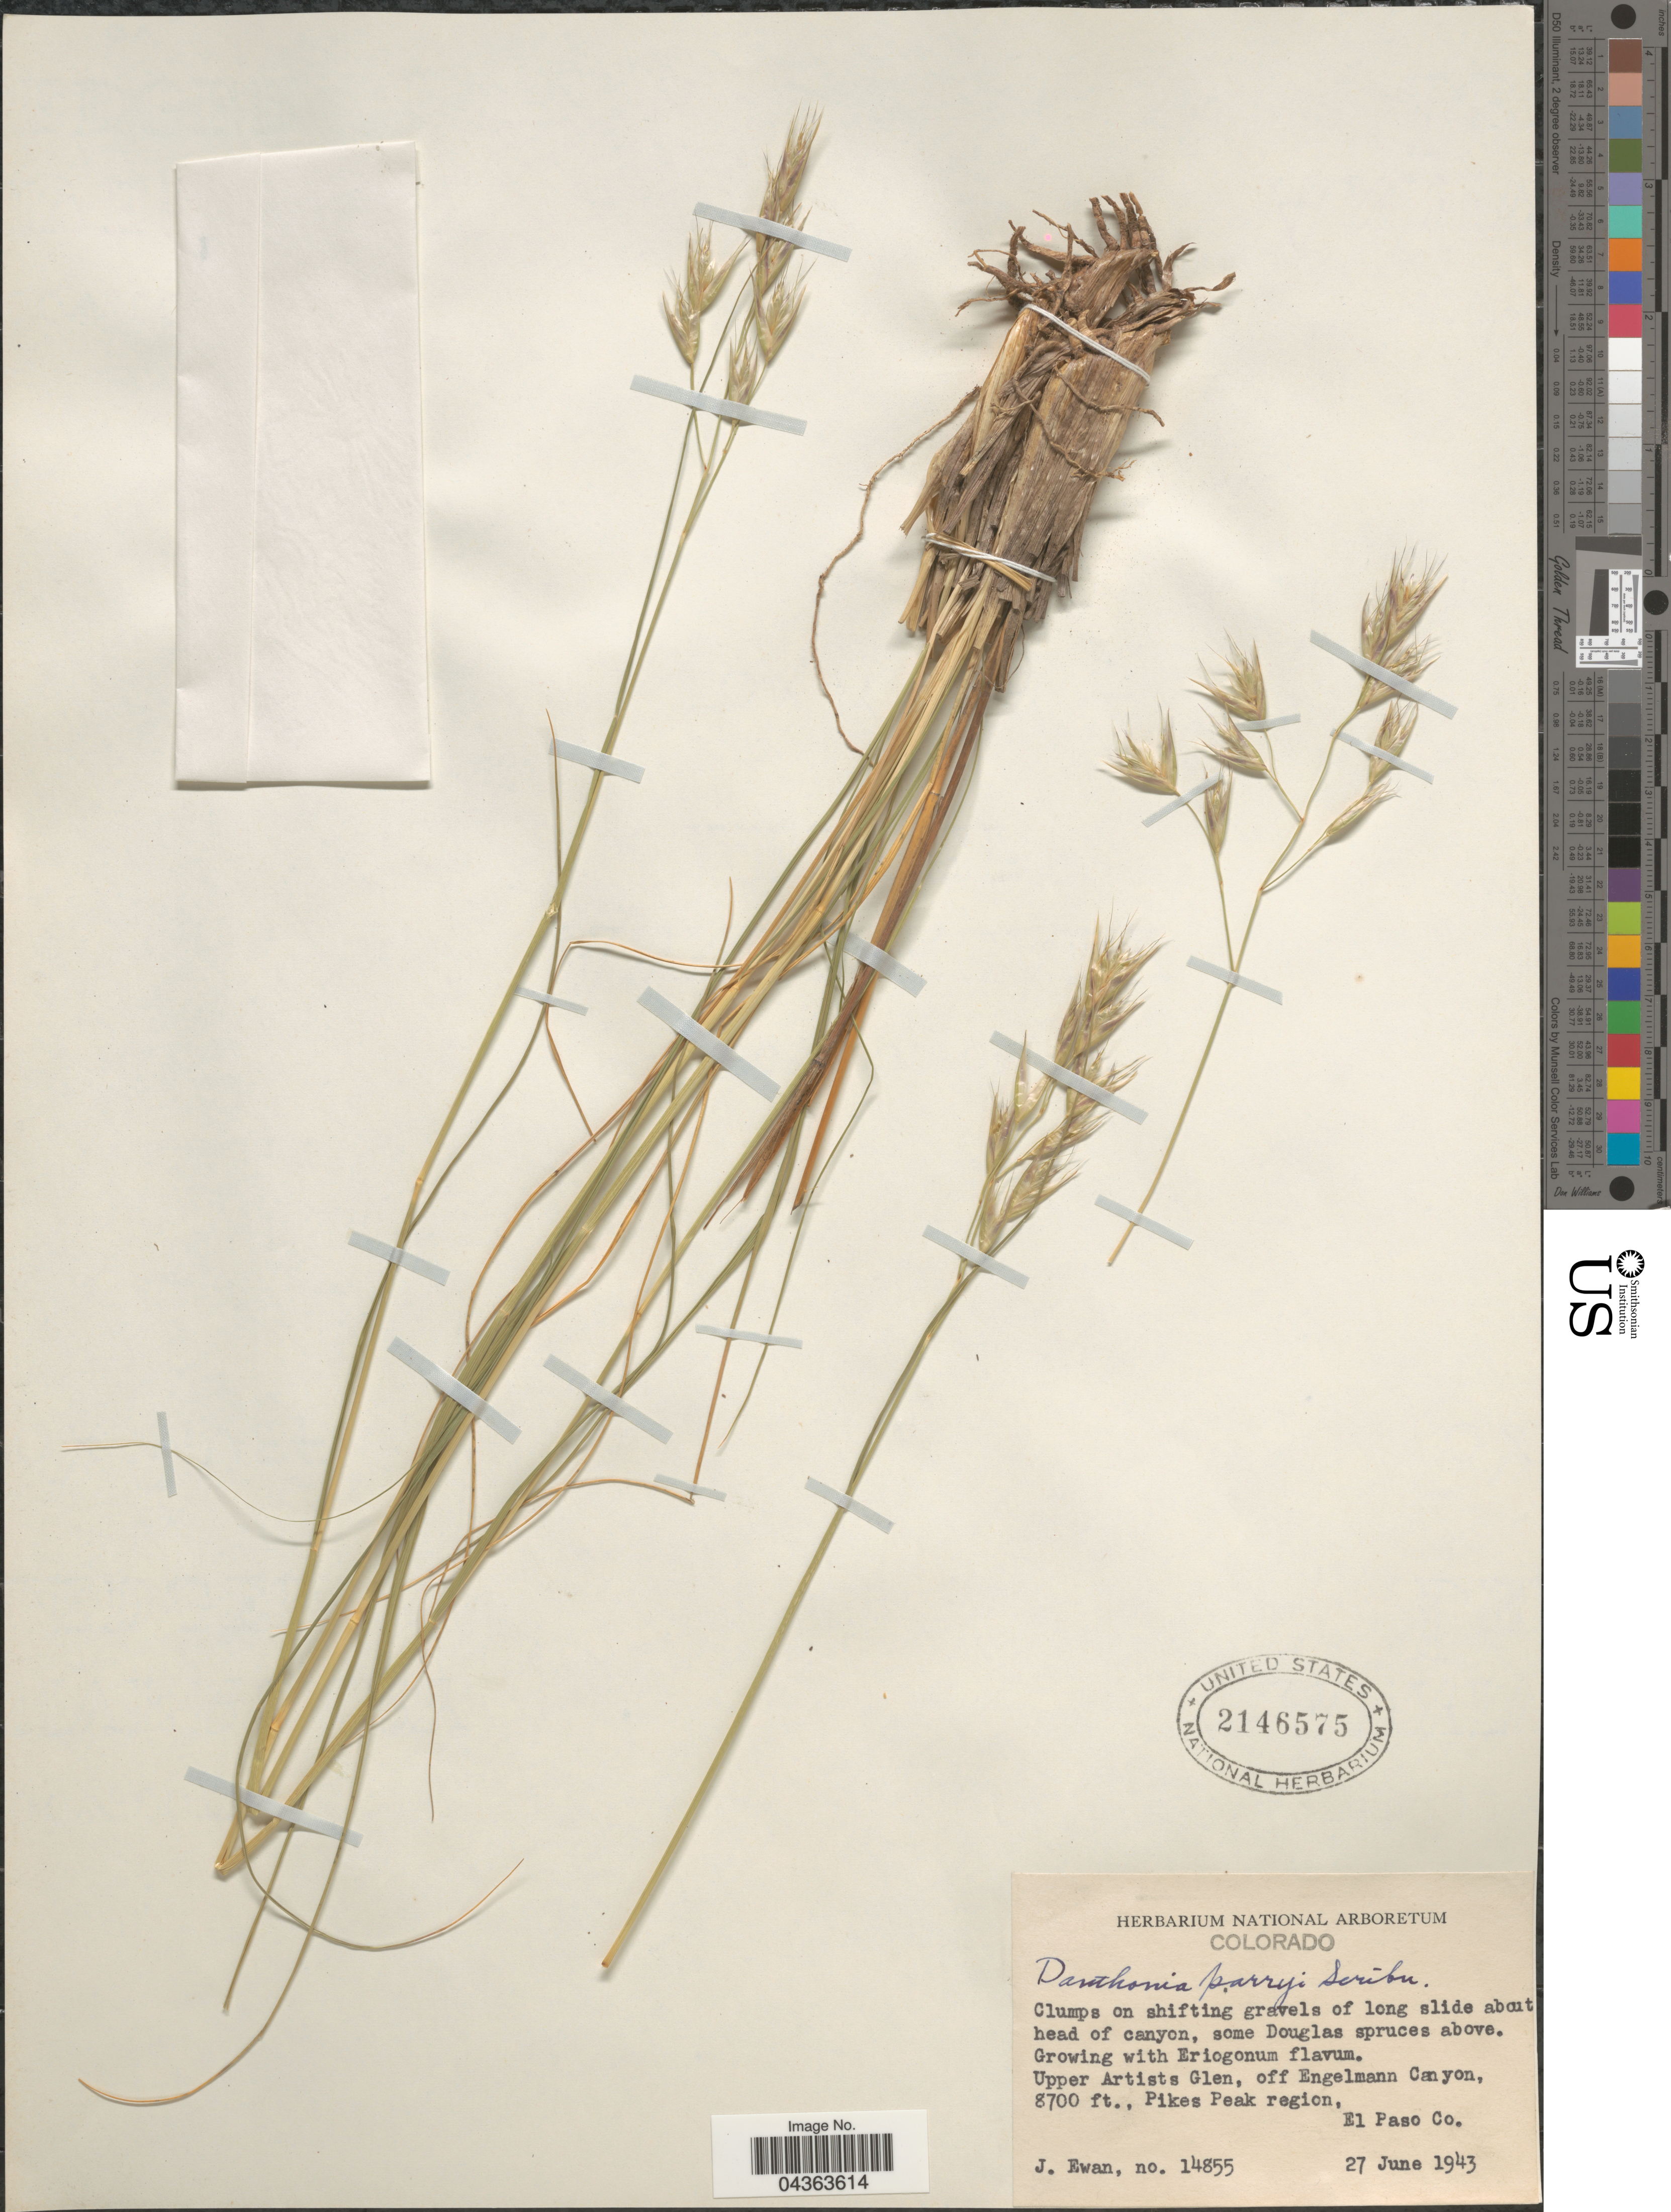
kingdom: Plantae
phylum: Tracheophyta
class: Liliopsida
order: Poales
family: Poaceae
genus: Danthonia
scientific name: Danthonia parryi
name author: Scribn.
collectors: J. A. Ewan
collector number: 14855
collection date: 1943-06-27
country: United States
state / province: Colorado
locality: Upper Artists Glen, off Engelmann Canyon, Pikes Peak region, El Paso Co.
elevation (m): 2652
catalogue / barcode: US 2146575